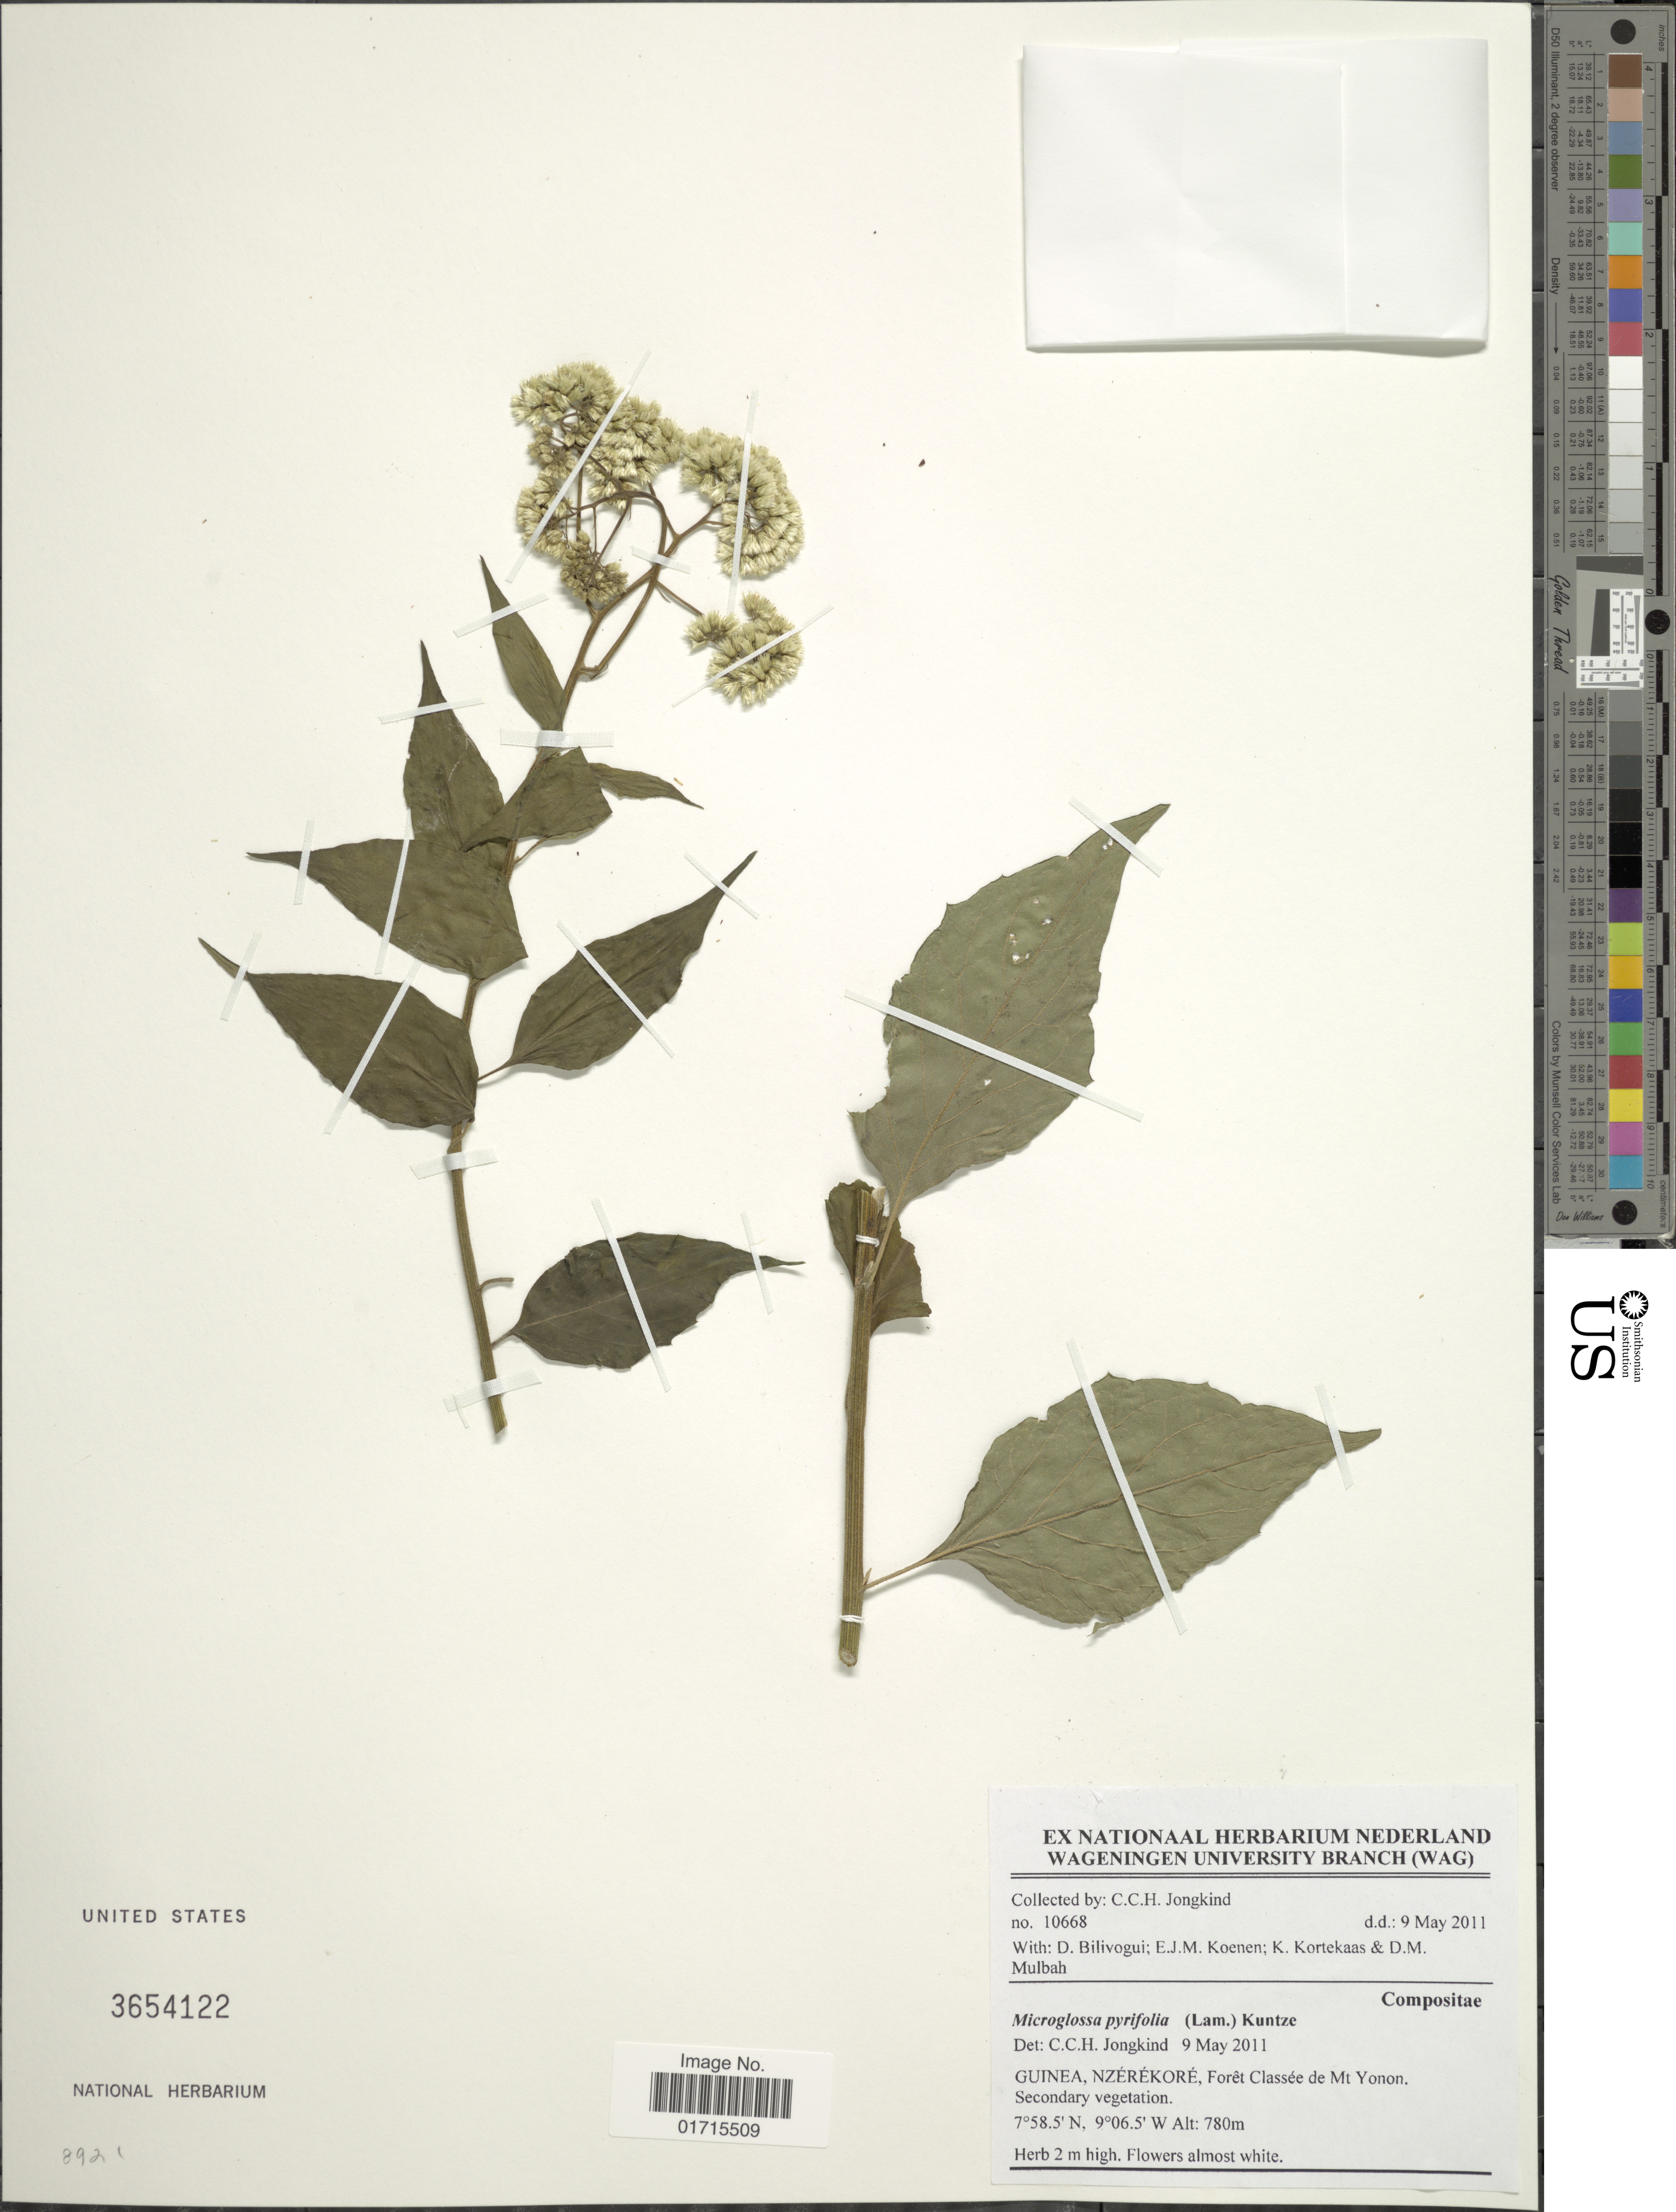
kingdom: Plantae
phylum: Tracheophyta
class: Magnoliopsida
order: Asterales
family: Asteraceae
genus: Microglossa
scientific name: Microglossa pyrifolia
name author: (Lam.) Kuntze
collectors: C. C. Jongkind, D. Bilivogui, E. Koenen & K. Kortekaas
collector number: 10668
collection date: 2011-05-09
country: Guinea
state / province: Nzérékoré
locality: Guinea, Nzérékoré, Foret Classee de Mt. Yonon.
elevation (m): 780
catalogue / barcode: US 3654122